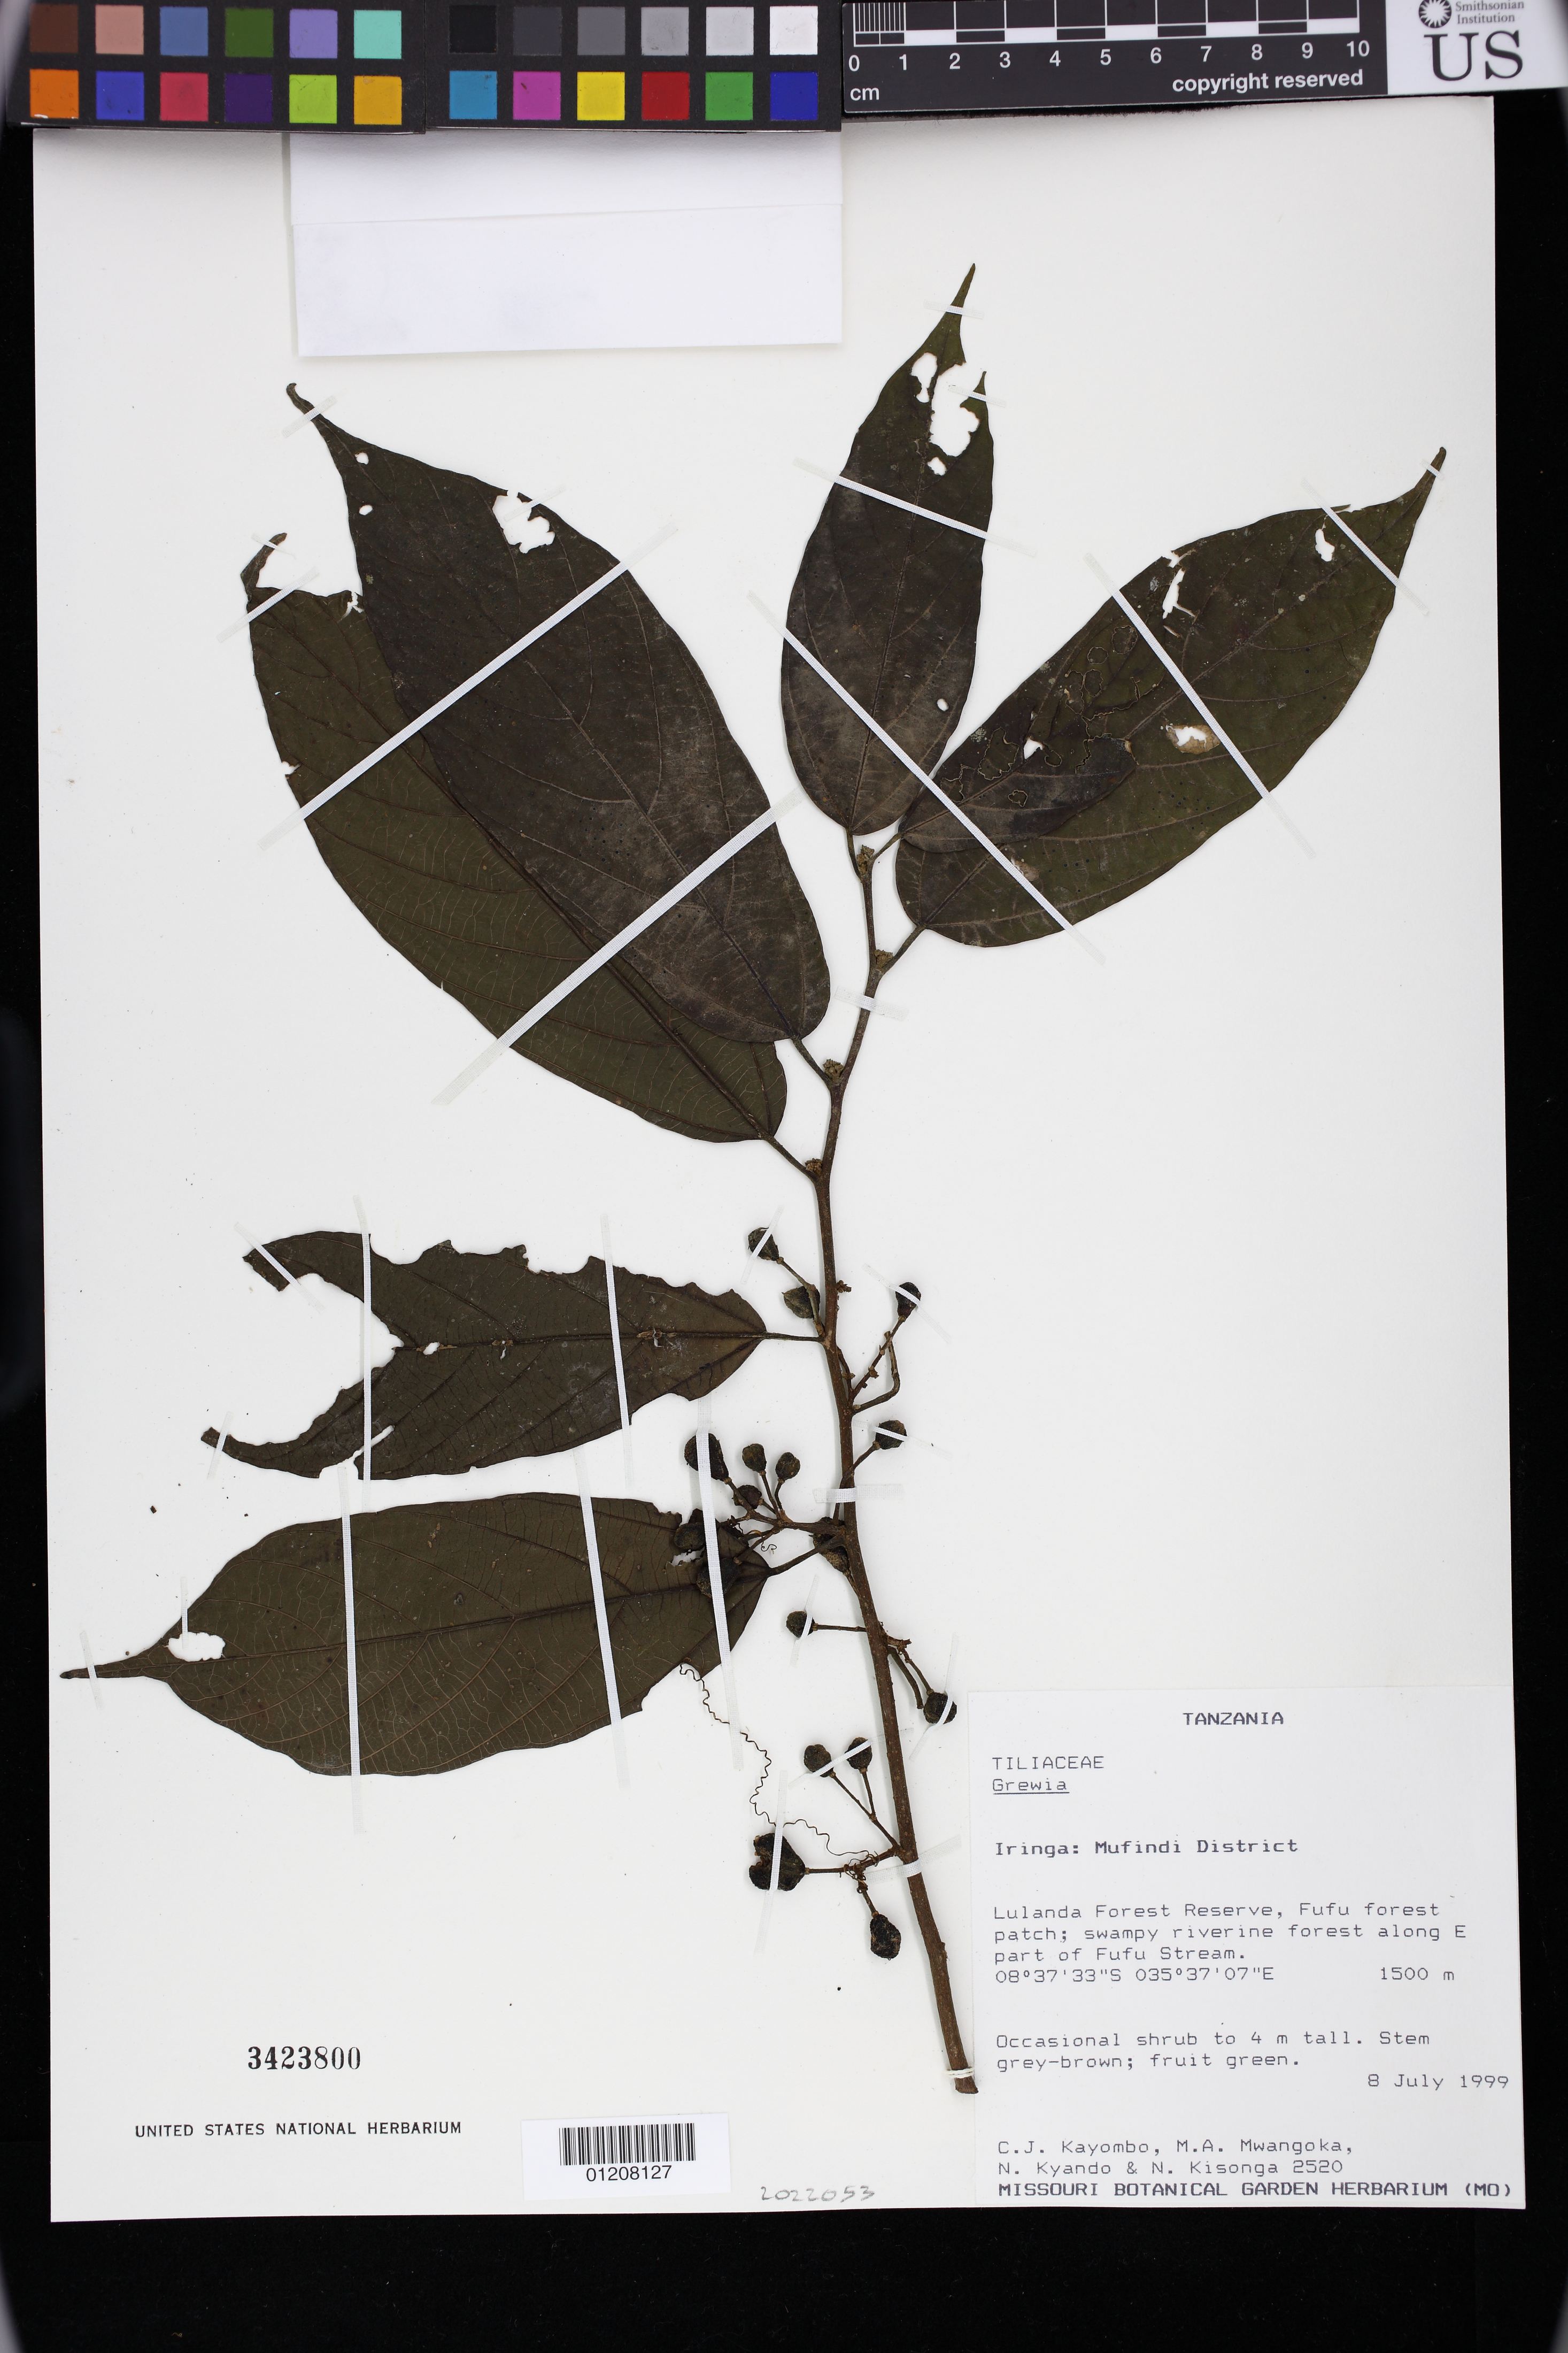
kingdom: Plantae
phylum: Tracheophyta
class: Magnoliopsida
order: Malvales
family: Malvaceae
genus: Grewia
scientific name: Grewia sp.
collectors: M. A. Mwangoka, N. Kyando & N. Kisonga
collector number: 2520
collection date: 1999-07-08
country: Tanzania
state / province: Iringa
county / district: Mufindi District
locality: Lulanda Forest Reserve, Fufu forest patch; swampy riverine forest along E part of Fufu Stream.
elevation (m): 1500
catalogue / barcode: US 3423800